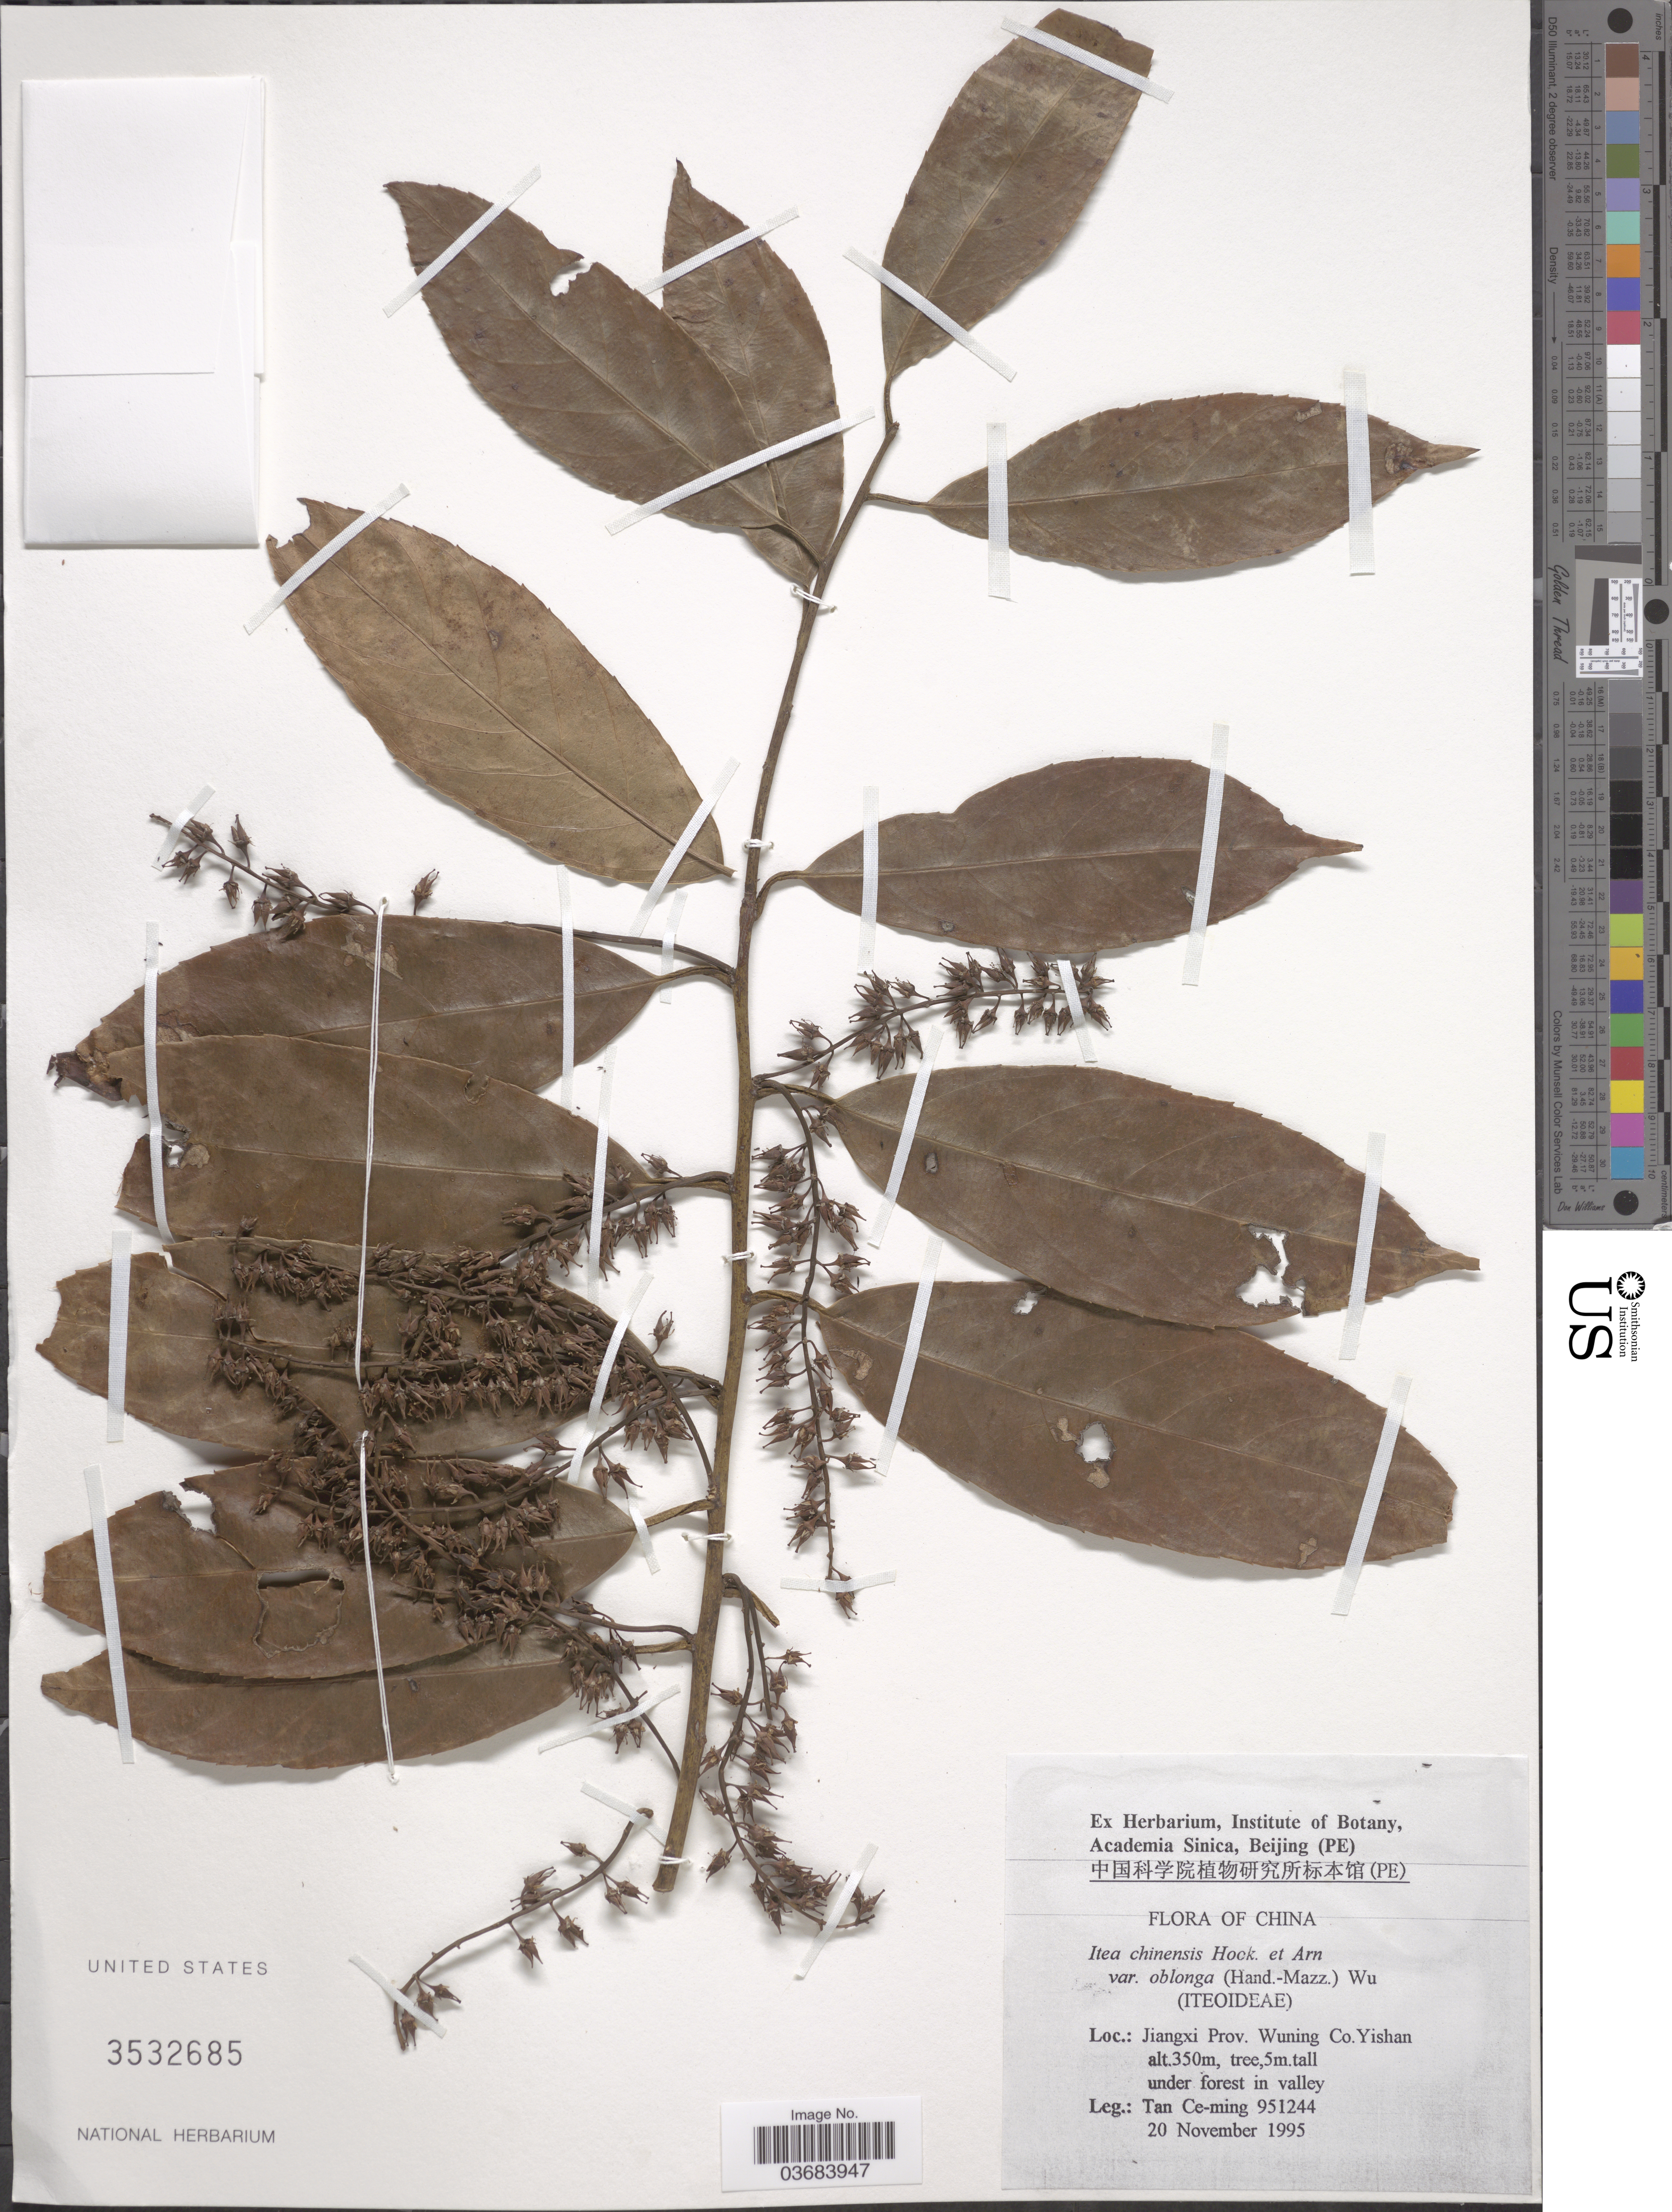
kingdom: Plantae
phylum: Tracheophyta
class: Magnoliopsida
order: Saxifragales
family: Iteaceae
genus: Itea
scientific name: Itea chinensis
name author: W. Hook. & H.J. Arn.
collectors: Tan Ce-Ming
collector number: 951244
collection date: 1995-11-20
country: China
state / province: Jiangxi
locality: Wuning Co. Yishan.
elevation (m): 350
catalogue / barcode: US 3532685